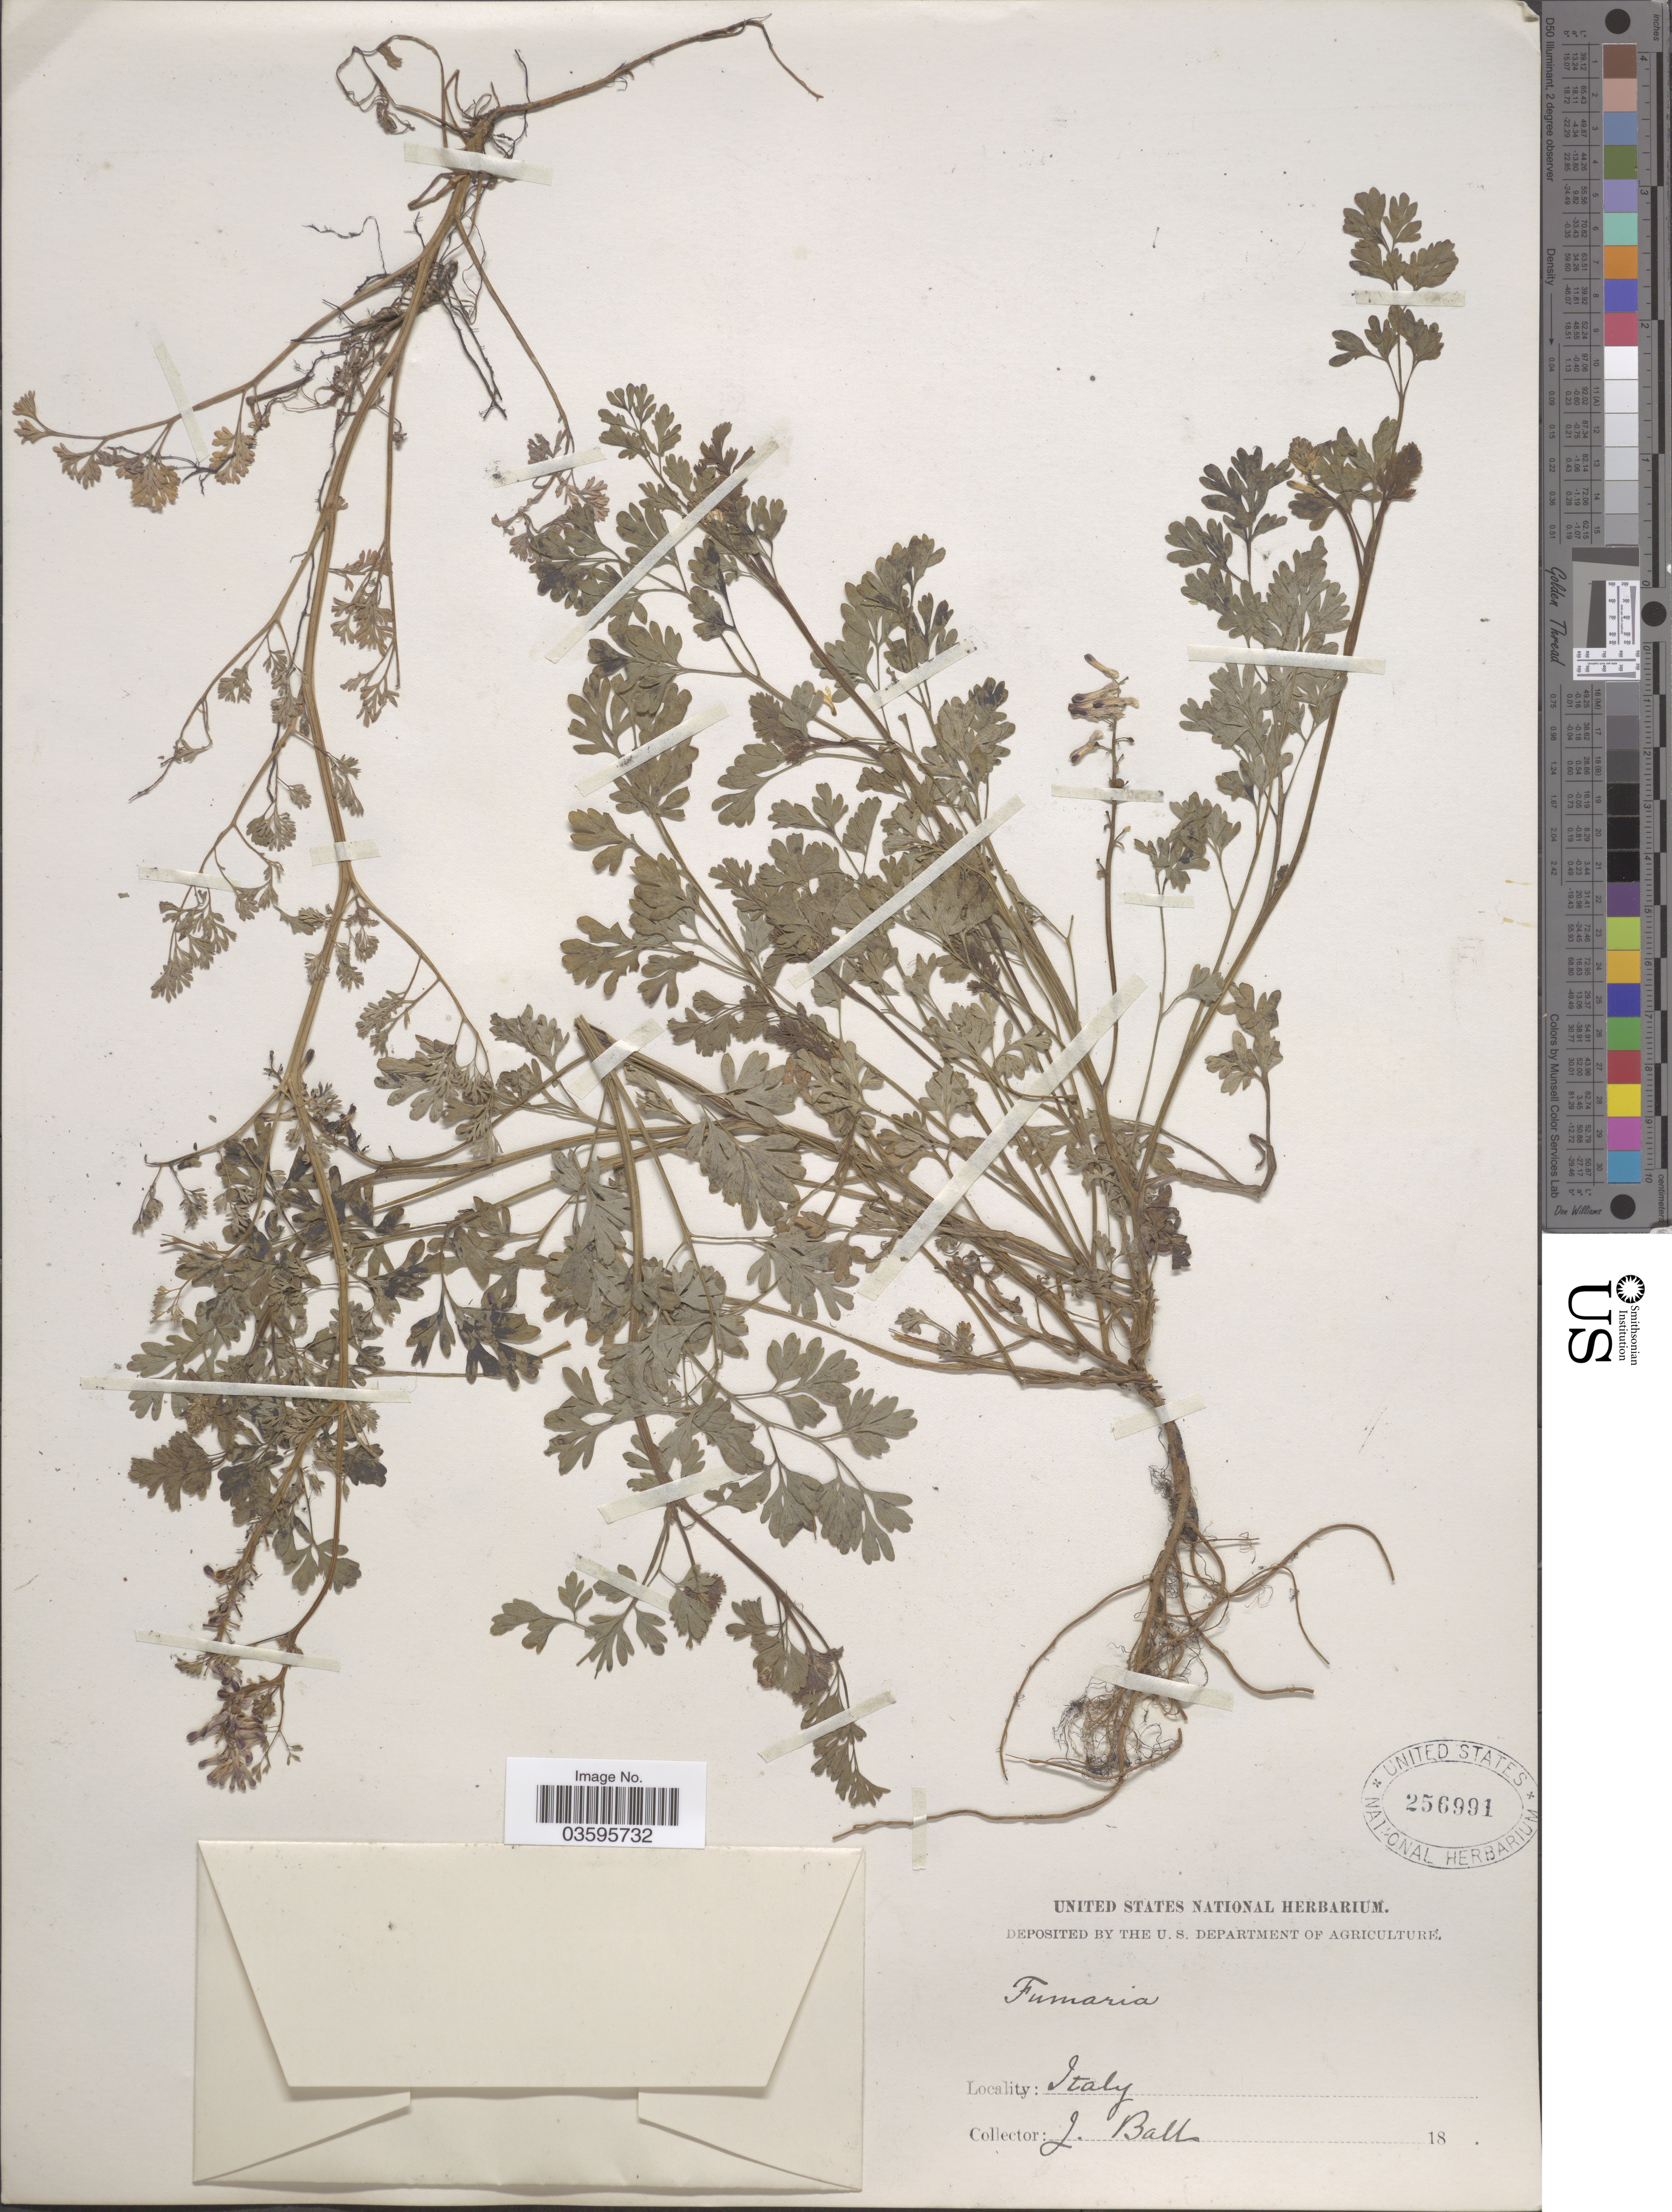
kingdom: Plantae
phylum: Tracheophyta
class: Magnoliopsida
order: Ranunculales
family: Papaveraceae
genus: Fumaria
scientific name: Fumaria sp.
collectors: J. Ball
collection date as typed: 18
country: Italy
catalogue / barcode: US 256991